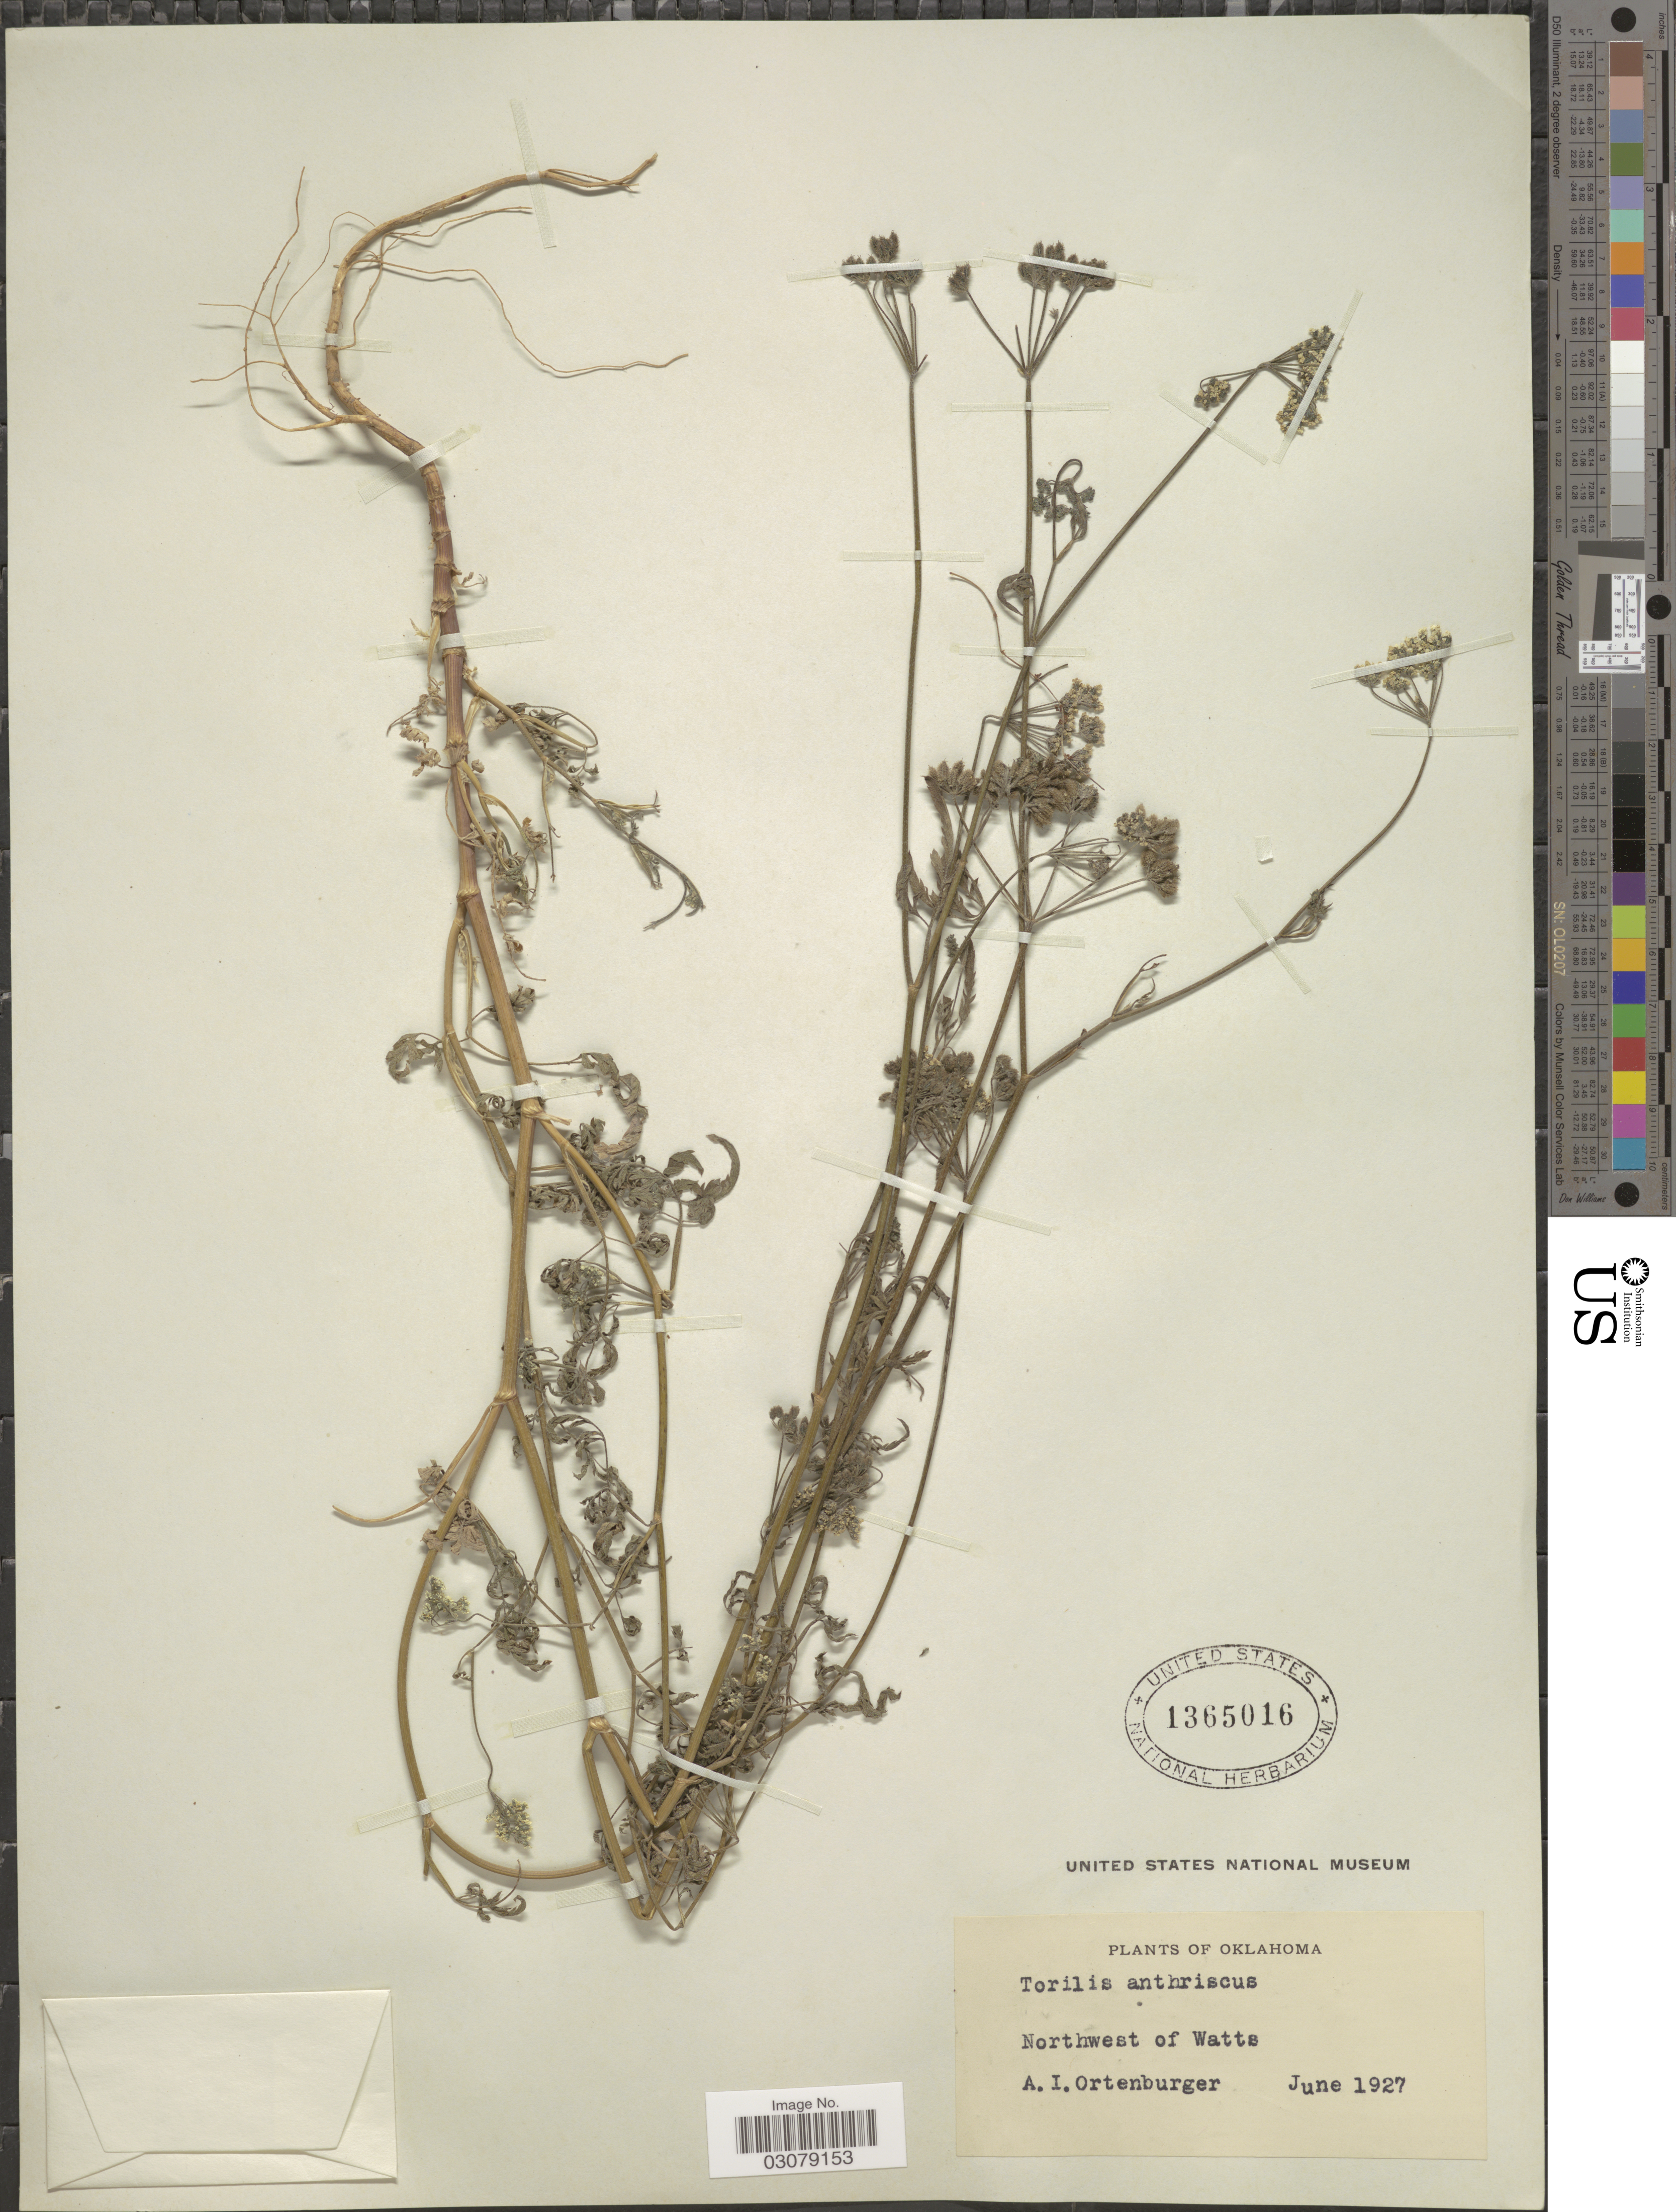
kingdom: Plantae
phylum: Tracheophyta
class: Magnoliopsida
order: Apiales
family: Apiaceae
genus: Torilis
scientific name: Torilis japonica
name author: (Houtt.) DC.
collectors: A. Ortenburger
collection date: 1927-06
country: United States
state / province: Oklahoma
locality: Northwest of Watts.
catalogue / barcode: US 1365016